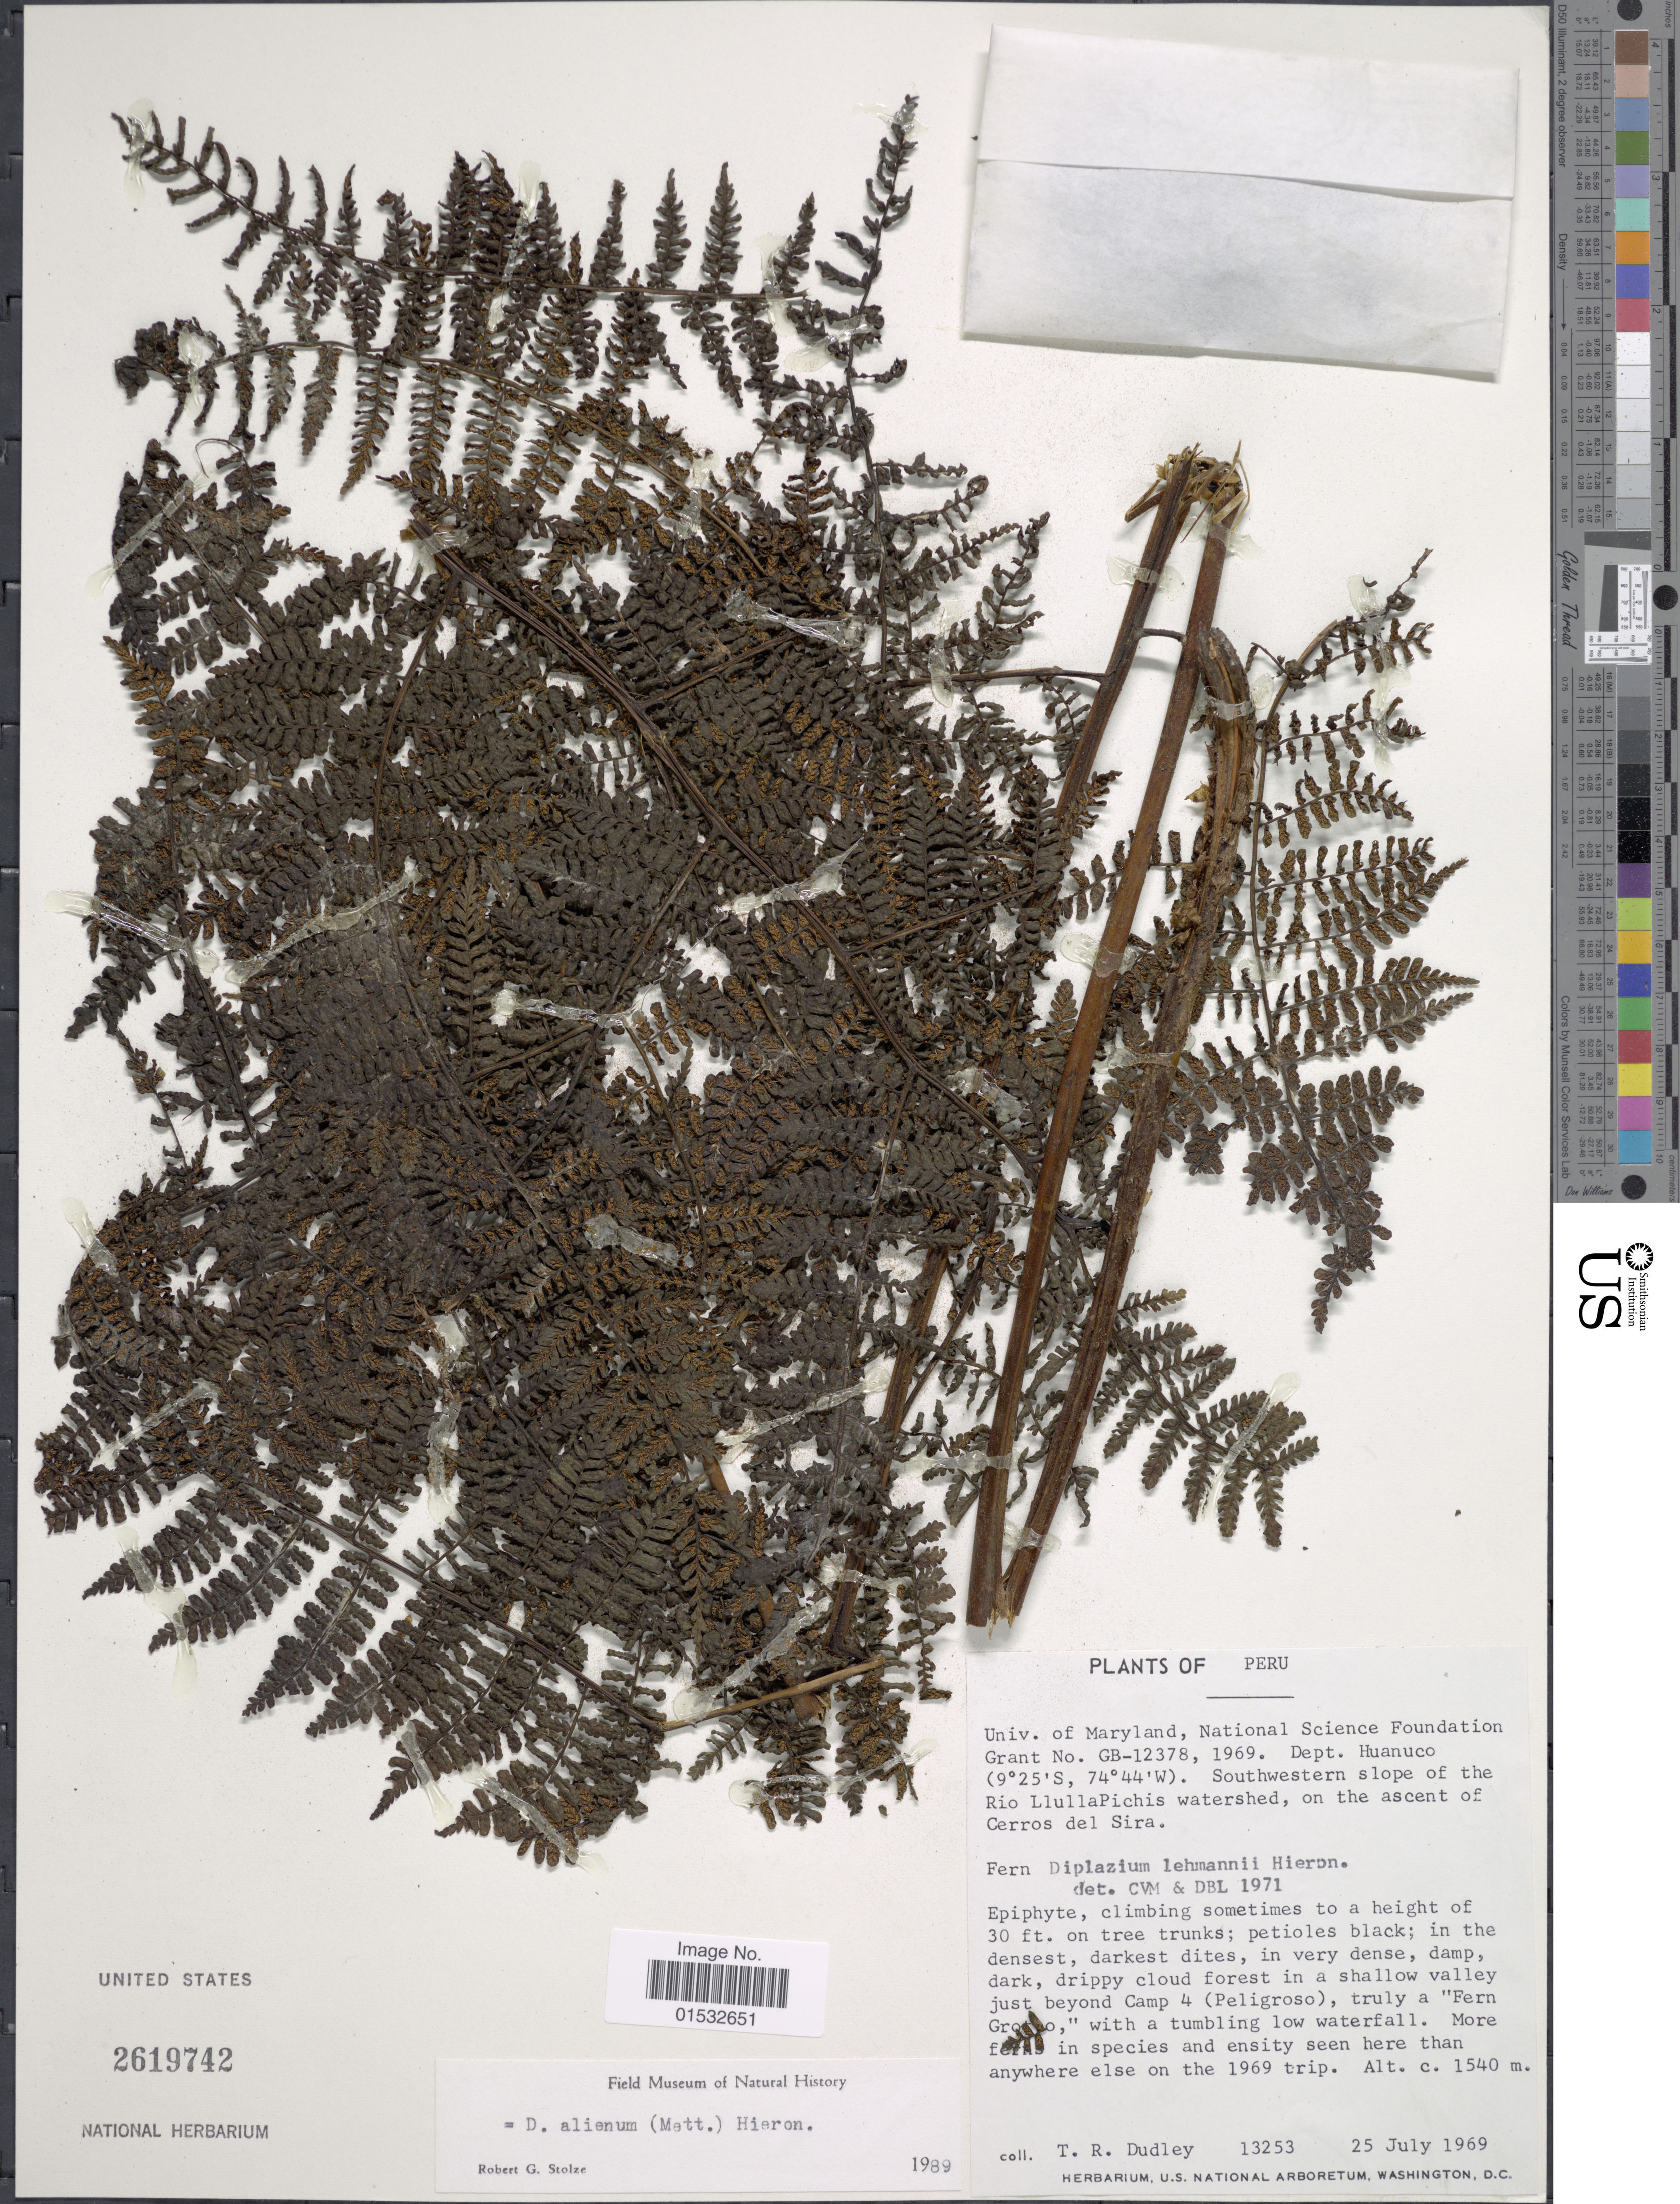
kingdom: Plantae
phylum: Tracheophyta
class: Polypodiopsida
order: Polypodiales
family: Athyriaceae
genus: Diplazium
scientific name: Diplazium alienum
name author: (Mett.) Hieron.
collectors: T. R. Dudley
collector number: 13253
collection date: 1969-07-25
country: Peru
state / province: Huánuco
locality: Southwestern slope of the Rio LlullaPichis watershed, on the ascent of Cerros del Sira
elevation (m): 1540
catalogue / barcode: US 2619742